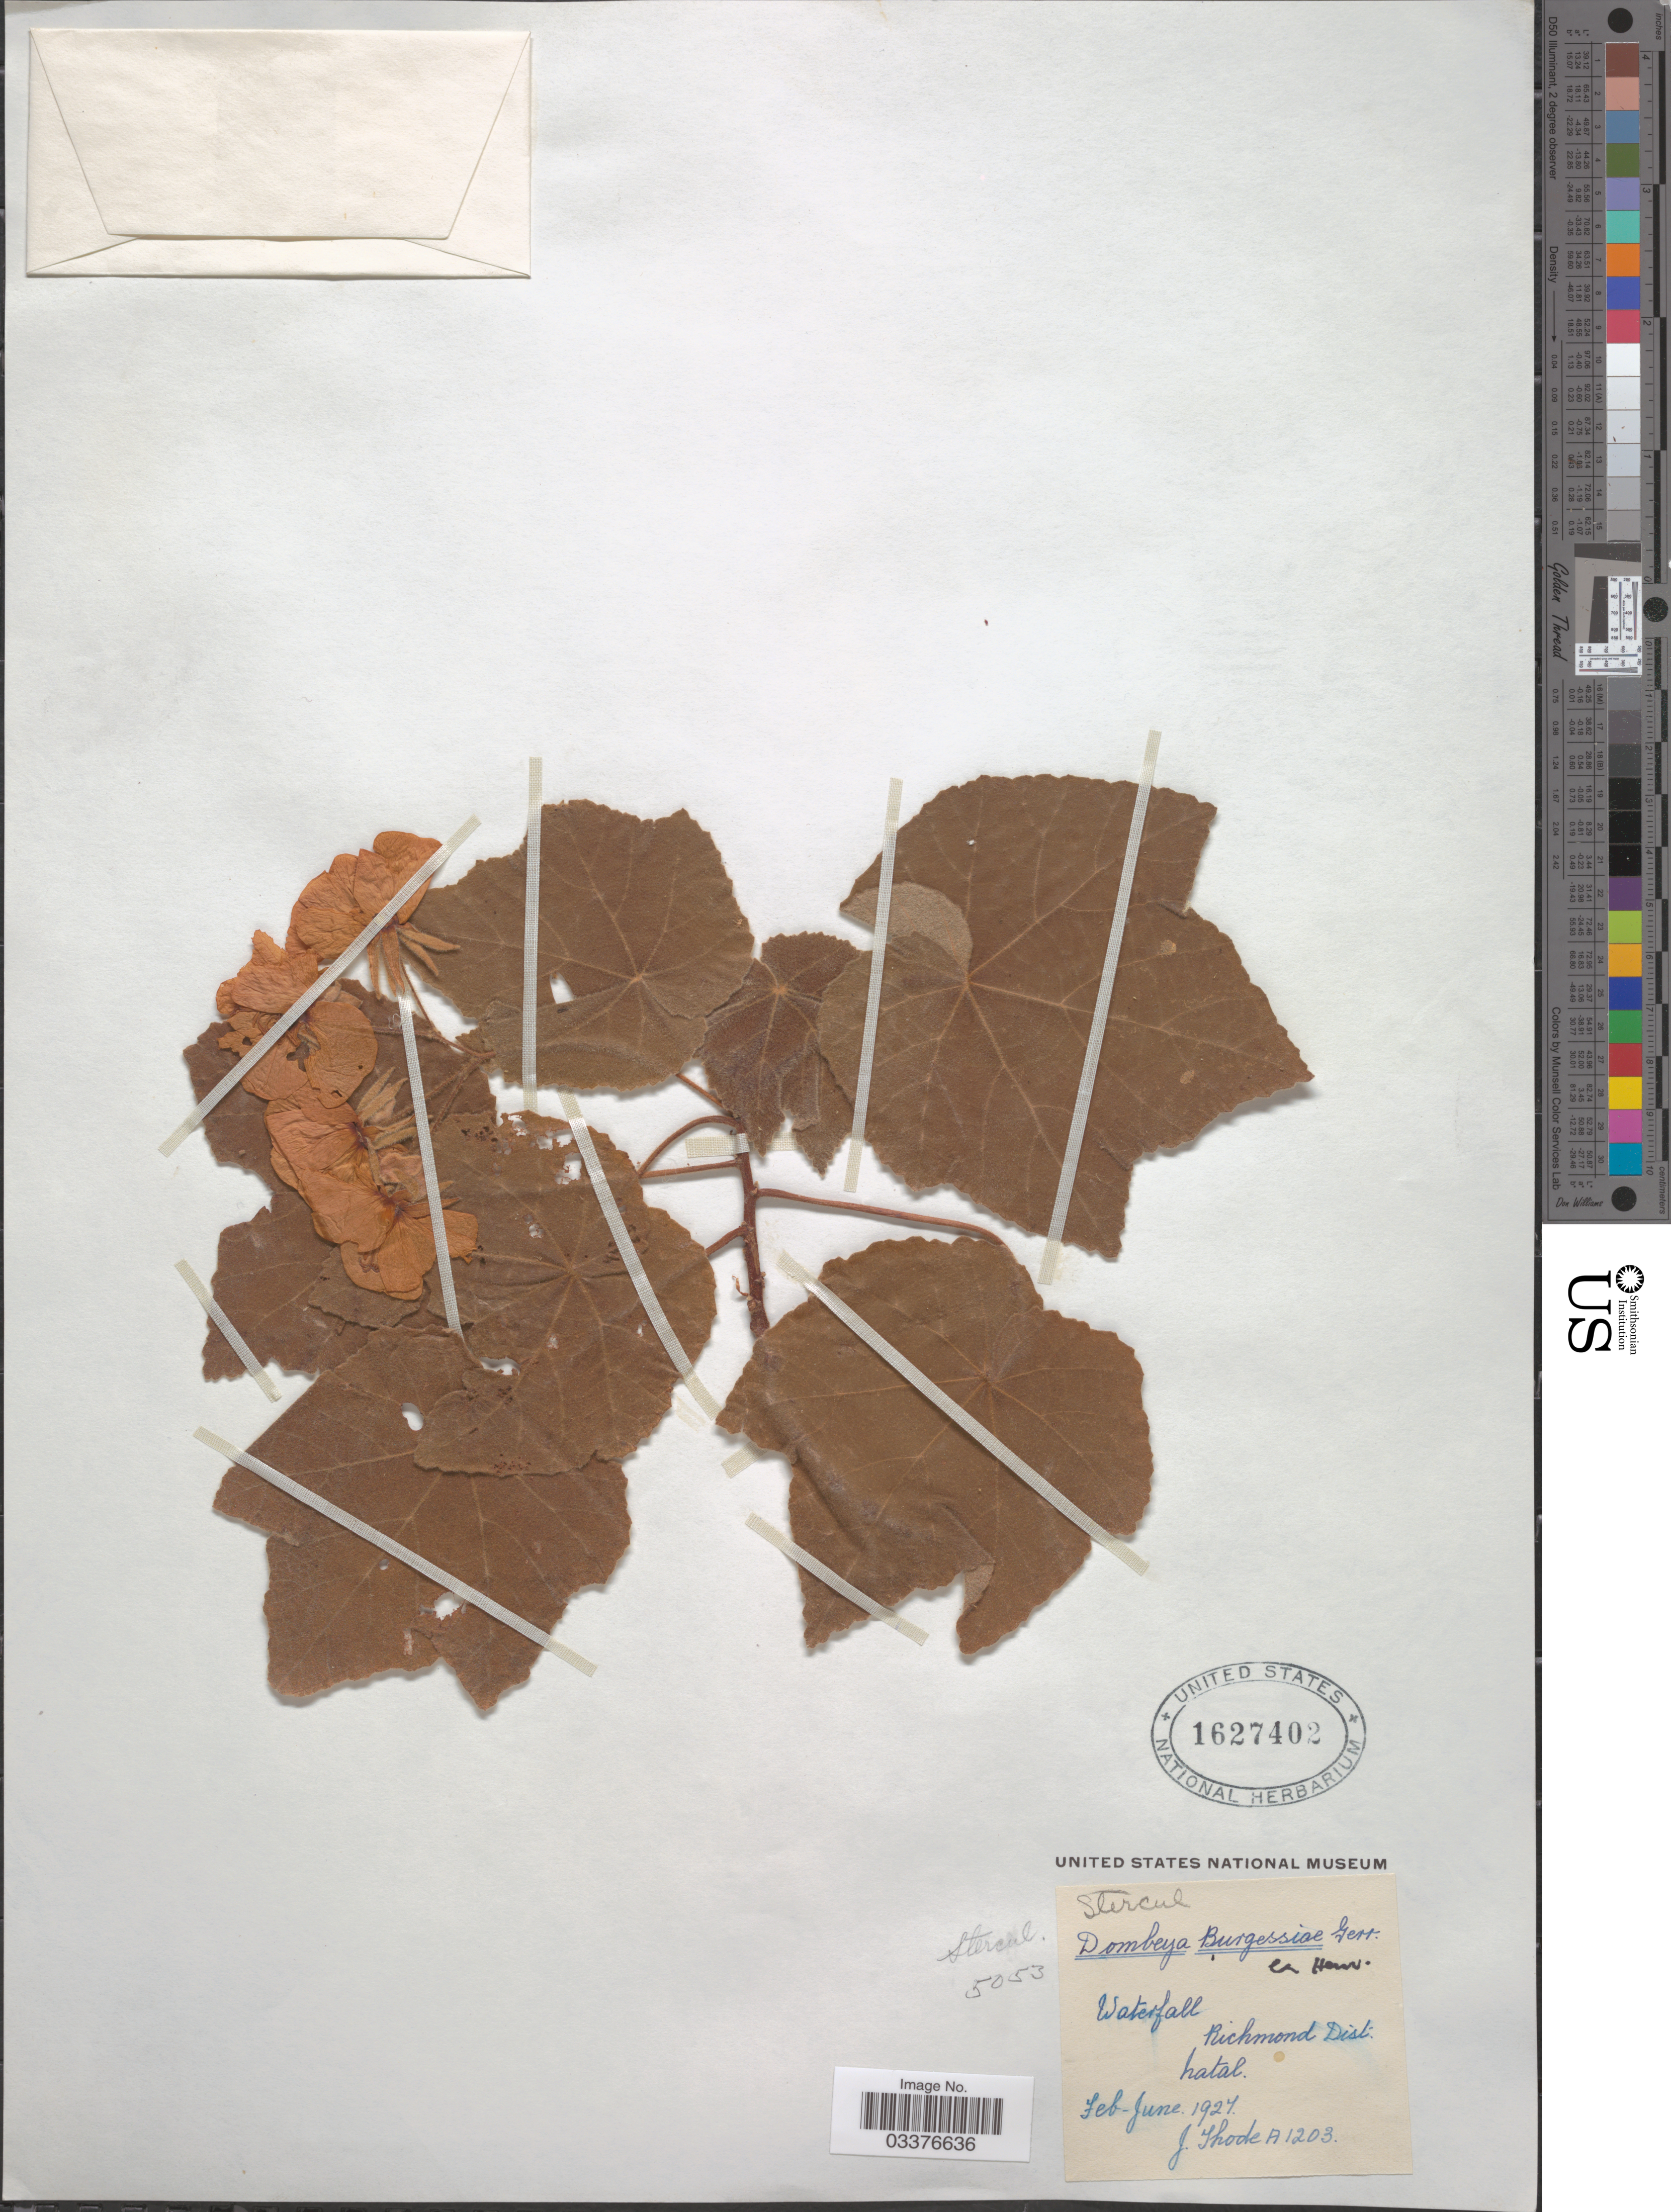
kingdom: Plantae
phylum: Tracheophyta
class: Magnoliopsida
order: Malvales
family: Malvaceae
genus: Dombeya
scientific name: Dombeya burgessiae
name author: Gerrard ex Harv.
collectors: J. Thode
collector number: A1203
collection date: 1927-02/1927-06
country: South Africa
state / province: KwaZulu-Natal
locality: Waterfall. Richmond Dist. Natal.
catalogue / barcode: US 1627402